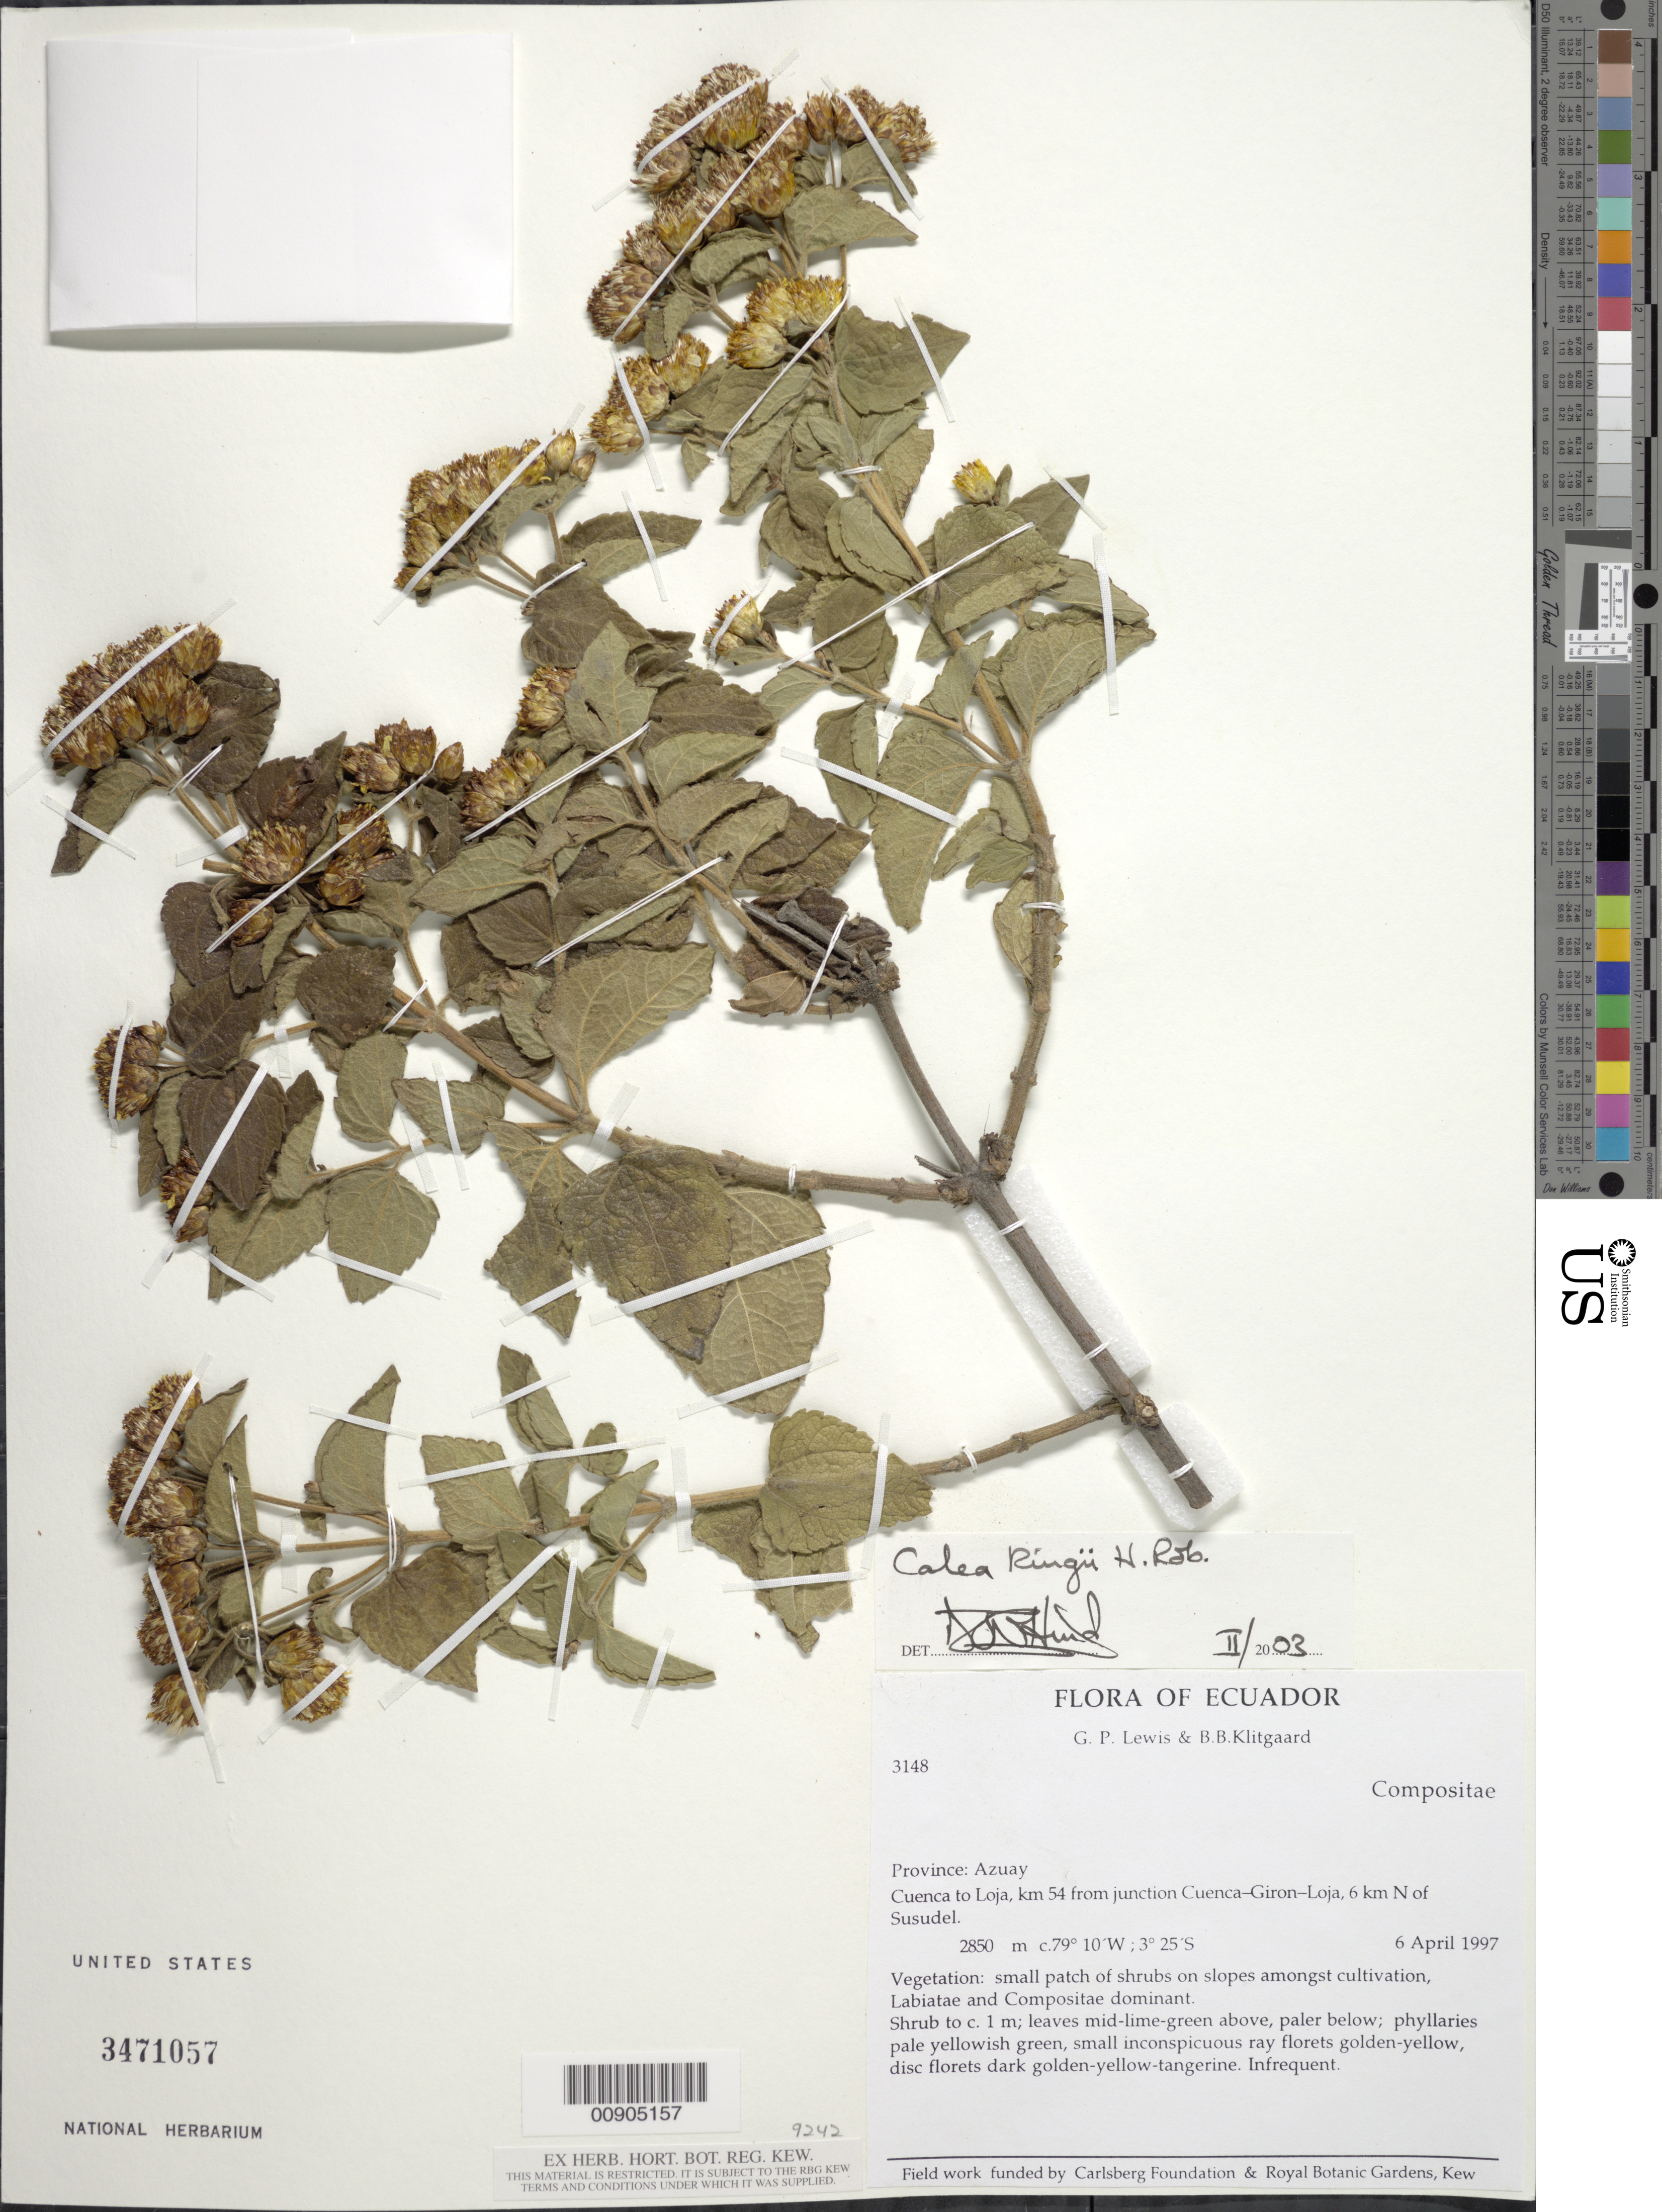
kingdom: Plantae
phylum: Tracheophyta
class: Magnoliopsida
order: Asterales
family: Asteraceae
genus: Calea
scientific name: Calea kingii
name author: H. Rob.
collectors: G. P. Lewis & B. B. Klitgaard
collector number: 3148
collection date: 1997-04-06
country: Ecuador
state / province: Azuay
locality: Cuenca to Loja, km 54, from junction Cuenca-Giron-Loja, 6 km N of Susudel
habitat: Small patch of shrubs on slopes amongst cultivation, Labiatae and Compositae dominant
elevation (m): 2850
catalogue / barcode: US 3471057